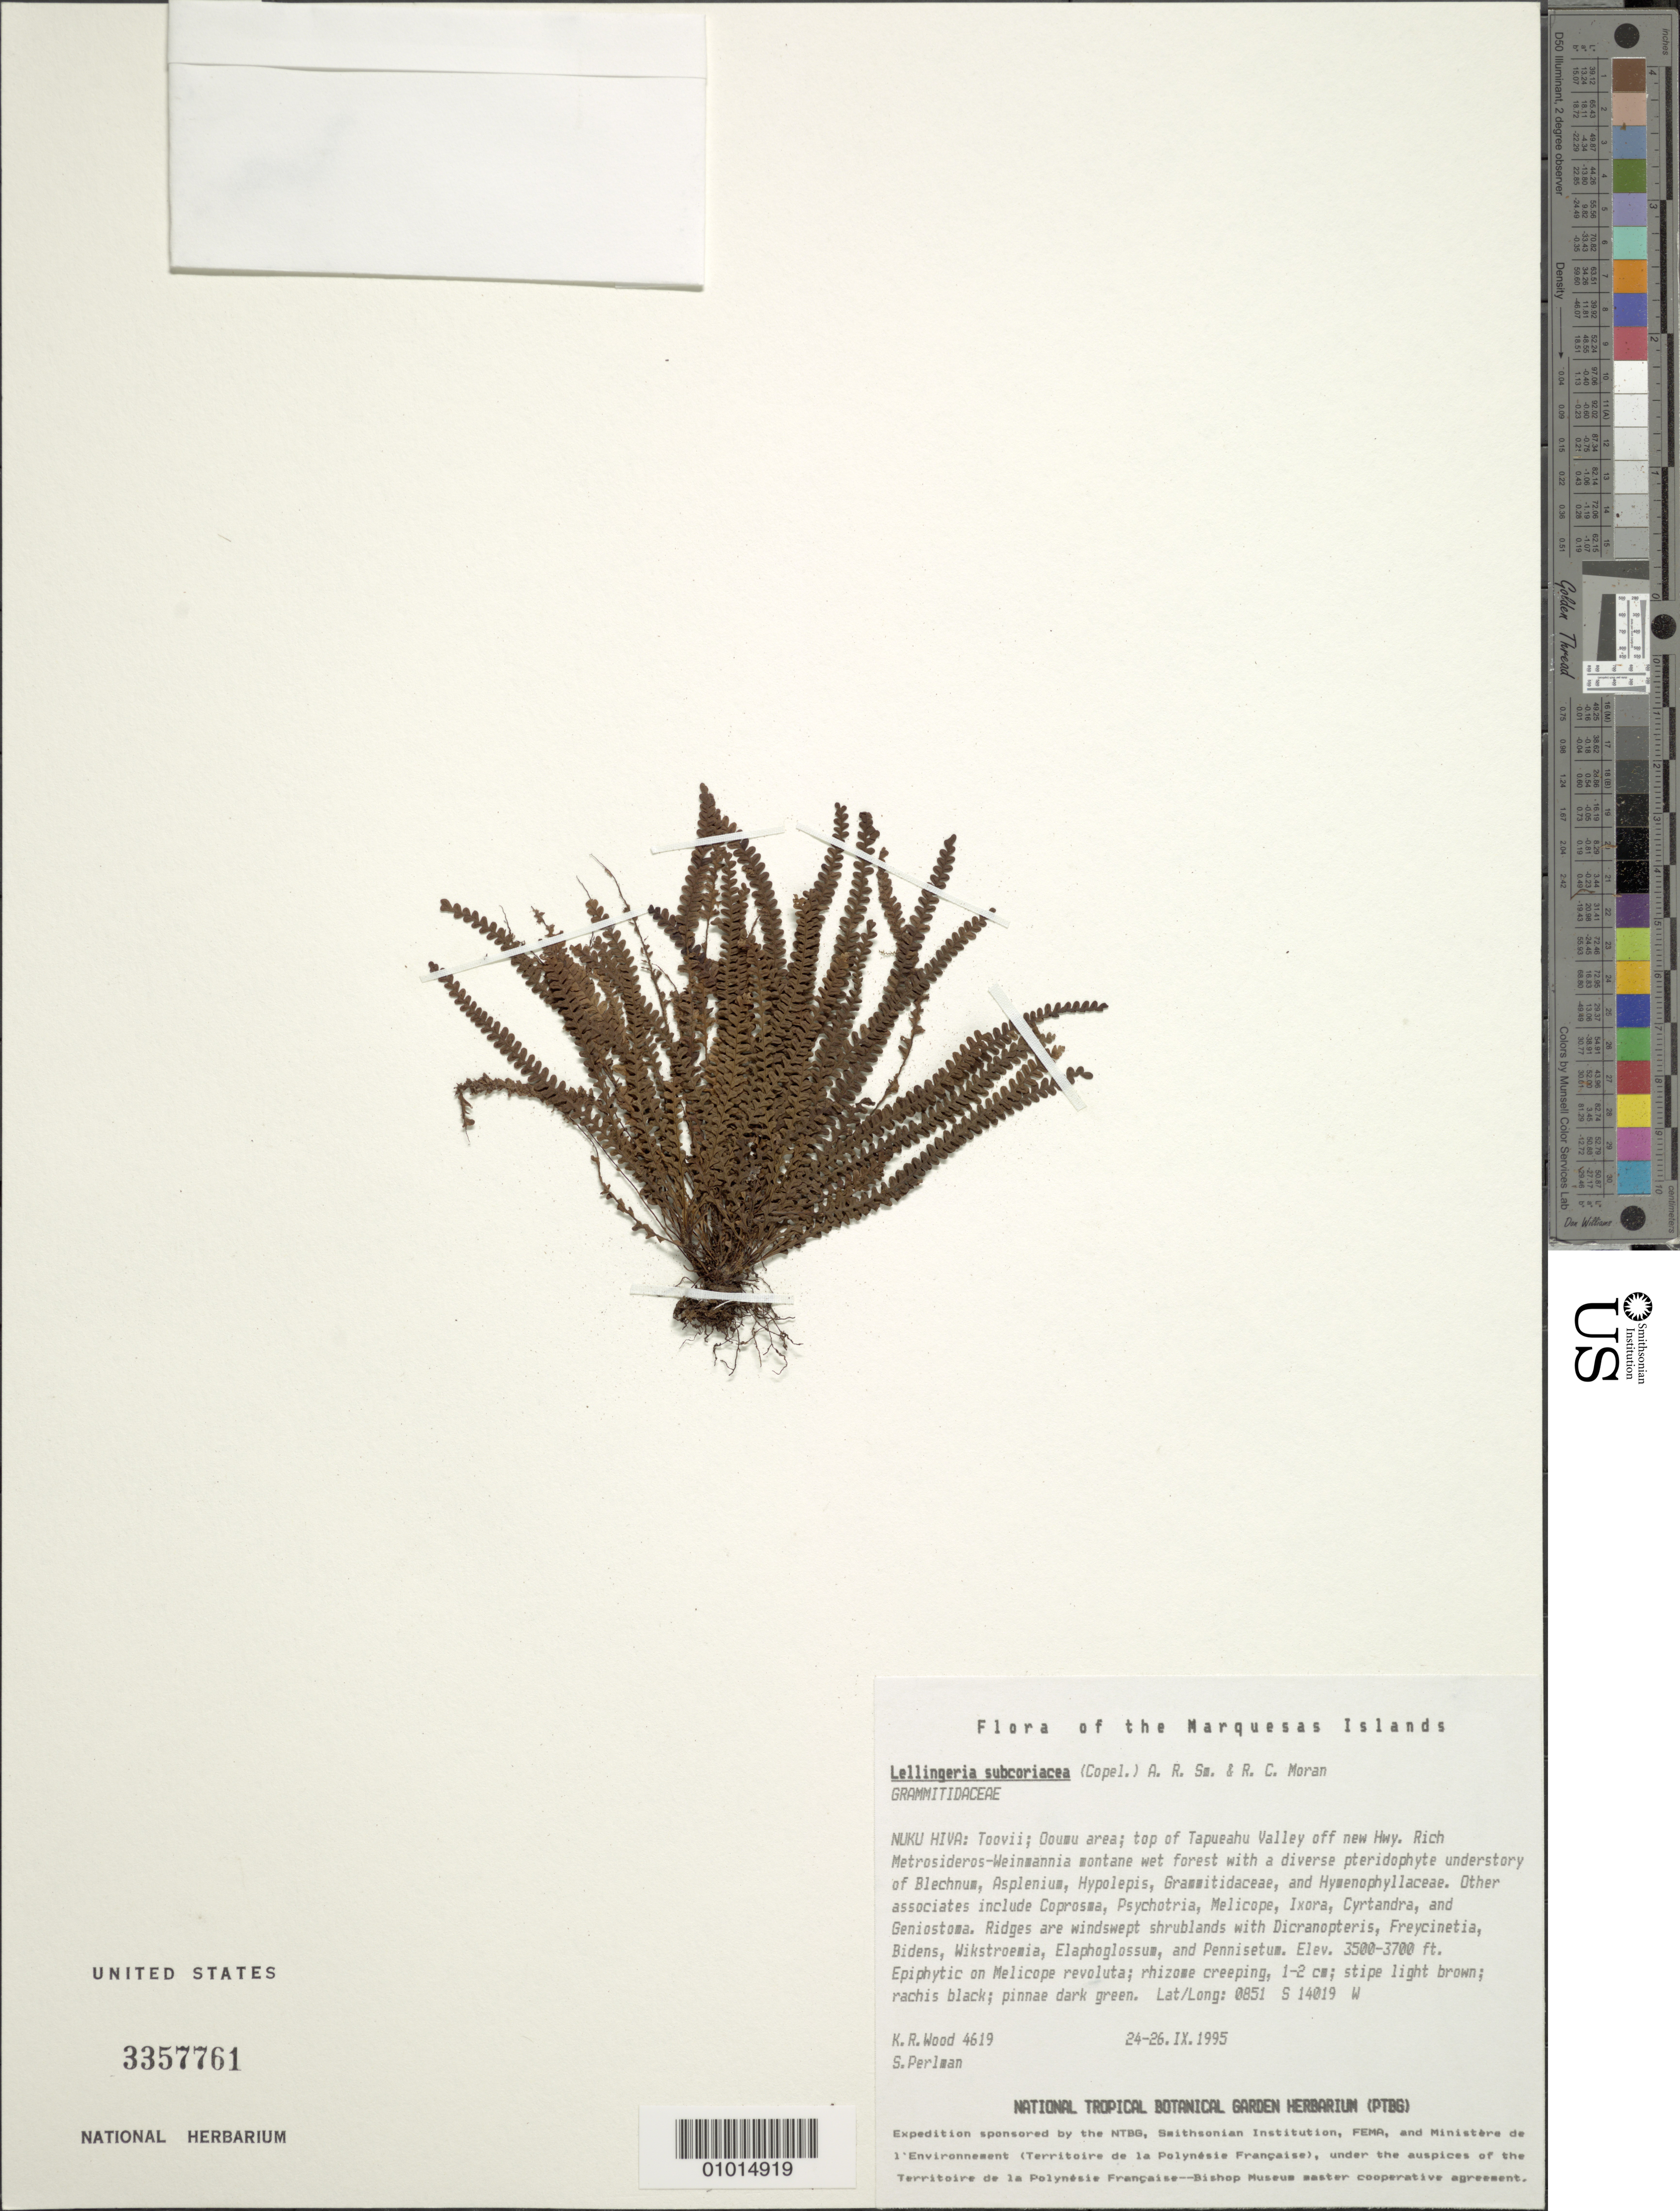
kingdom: Plantae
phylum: Tracheophyta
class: Polypodiopsida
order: Polypodiales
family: Polypodiaceae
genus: Stenogrammitis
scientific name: Stenogrammitis subcoriacea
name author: (Copel.) Labiak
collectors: K. R. Wood & S. P. Perlman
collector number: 4619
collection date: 1995-09-24/1995-09-26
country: French Polynesia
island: Nuku Hiva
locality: Toovii, Ooumu area, top of Tapueahu Valley off new hwy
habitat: Rich Metrosideros-Weinmannia montane wet forests w/ diverse pteridophyte understory (Blechnum, Asplenium, Hypolepis, Grammitidaceae, Hymenophyllaceae)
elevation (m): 1067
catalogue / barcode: US 3357761